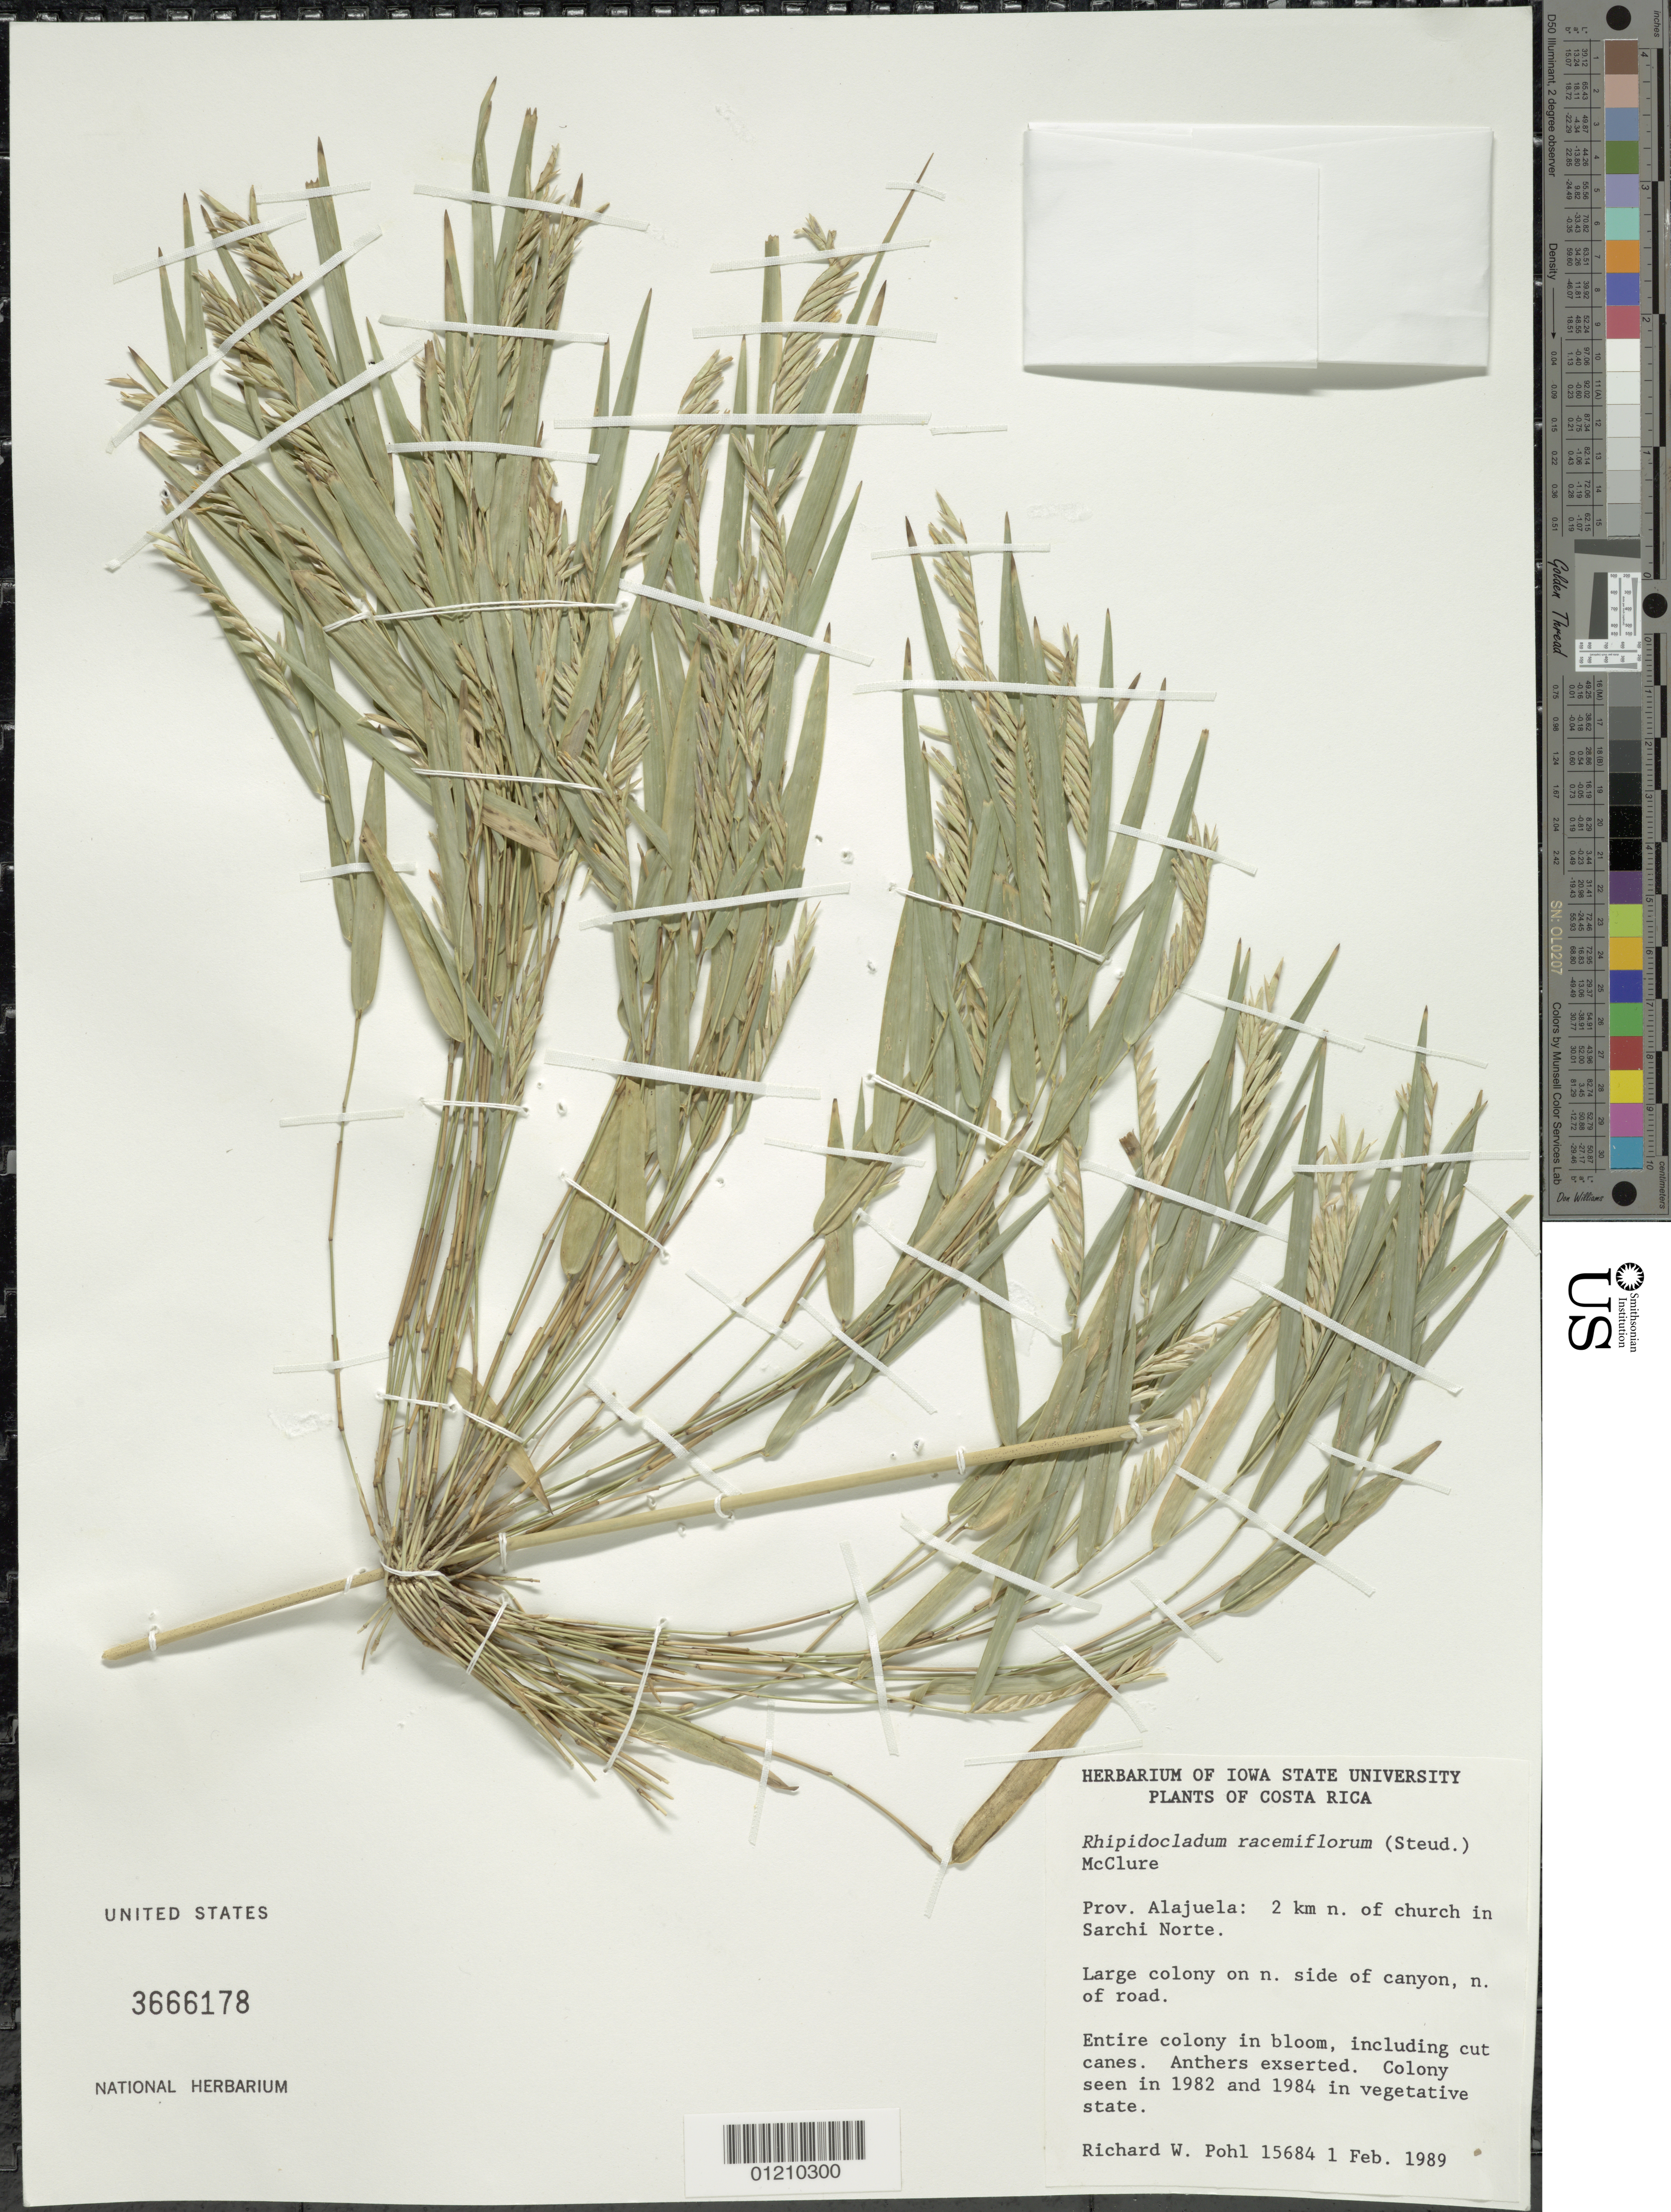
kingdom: Plantae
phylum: Tracheophyta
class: Liliopsida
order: Poales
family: Poaceae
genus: Rhipidocladum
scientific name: Rhipidocladum racemiflorum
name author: (Steud.) McClure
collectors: R. W. Pohl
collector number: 15684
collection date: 1989-02-01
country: Costa Rica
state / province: Alajuela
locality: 2 km. N. of church in Sarchi Norte.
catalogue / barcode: US 3666178